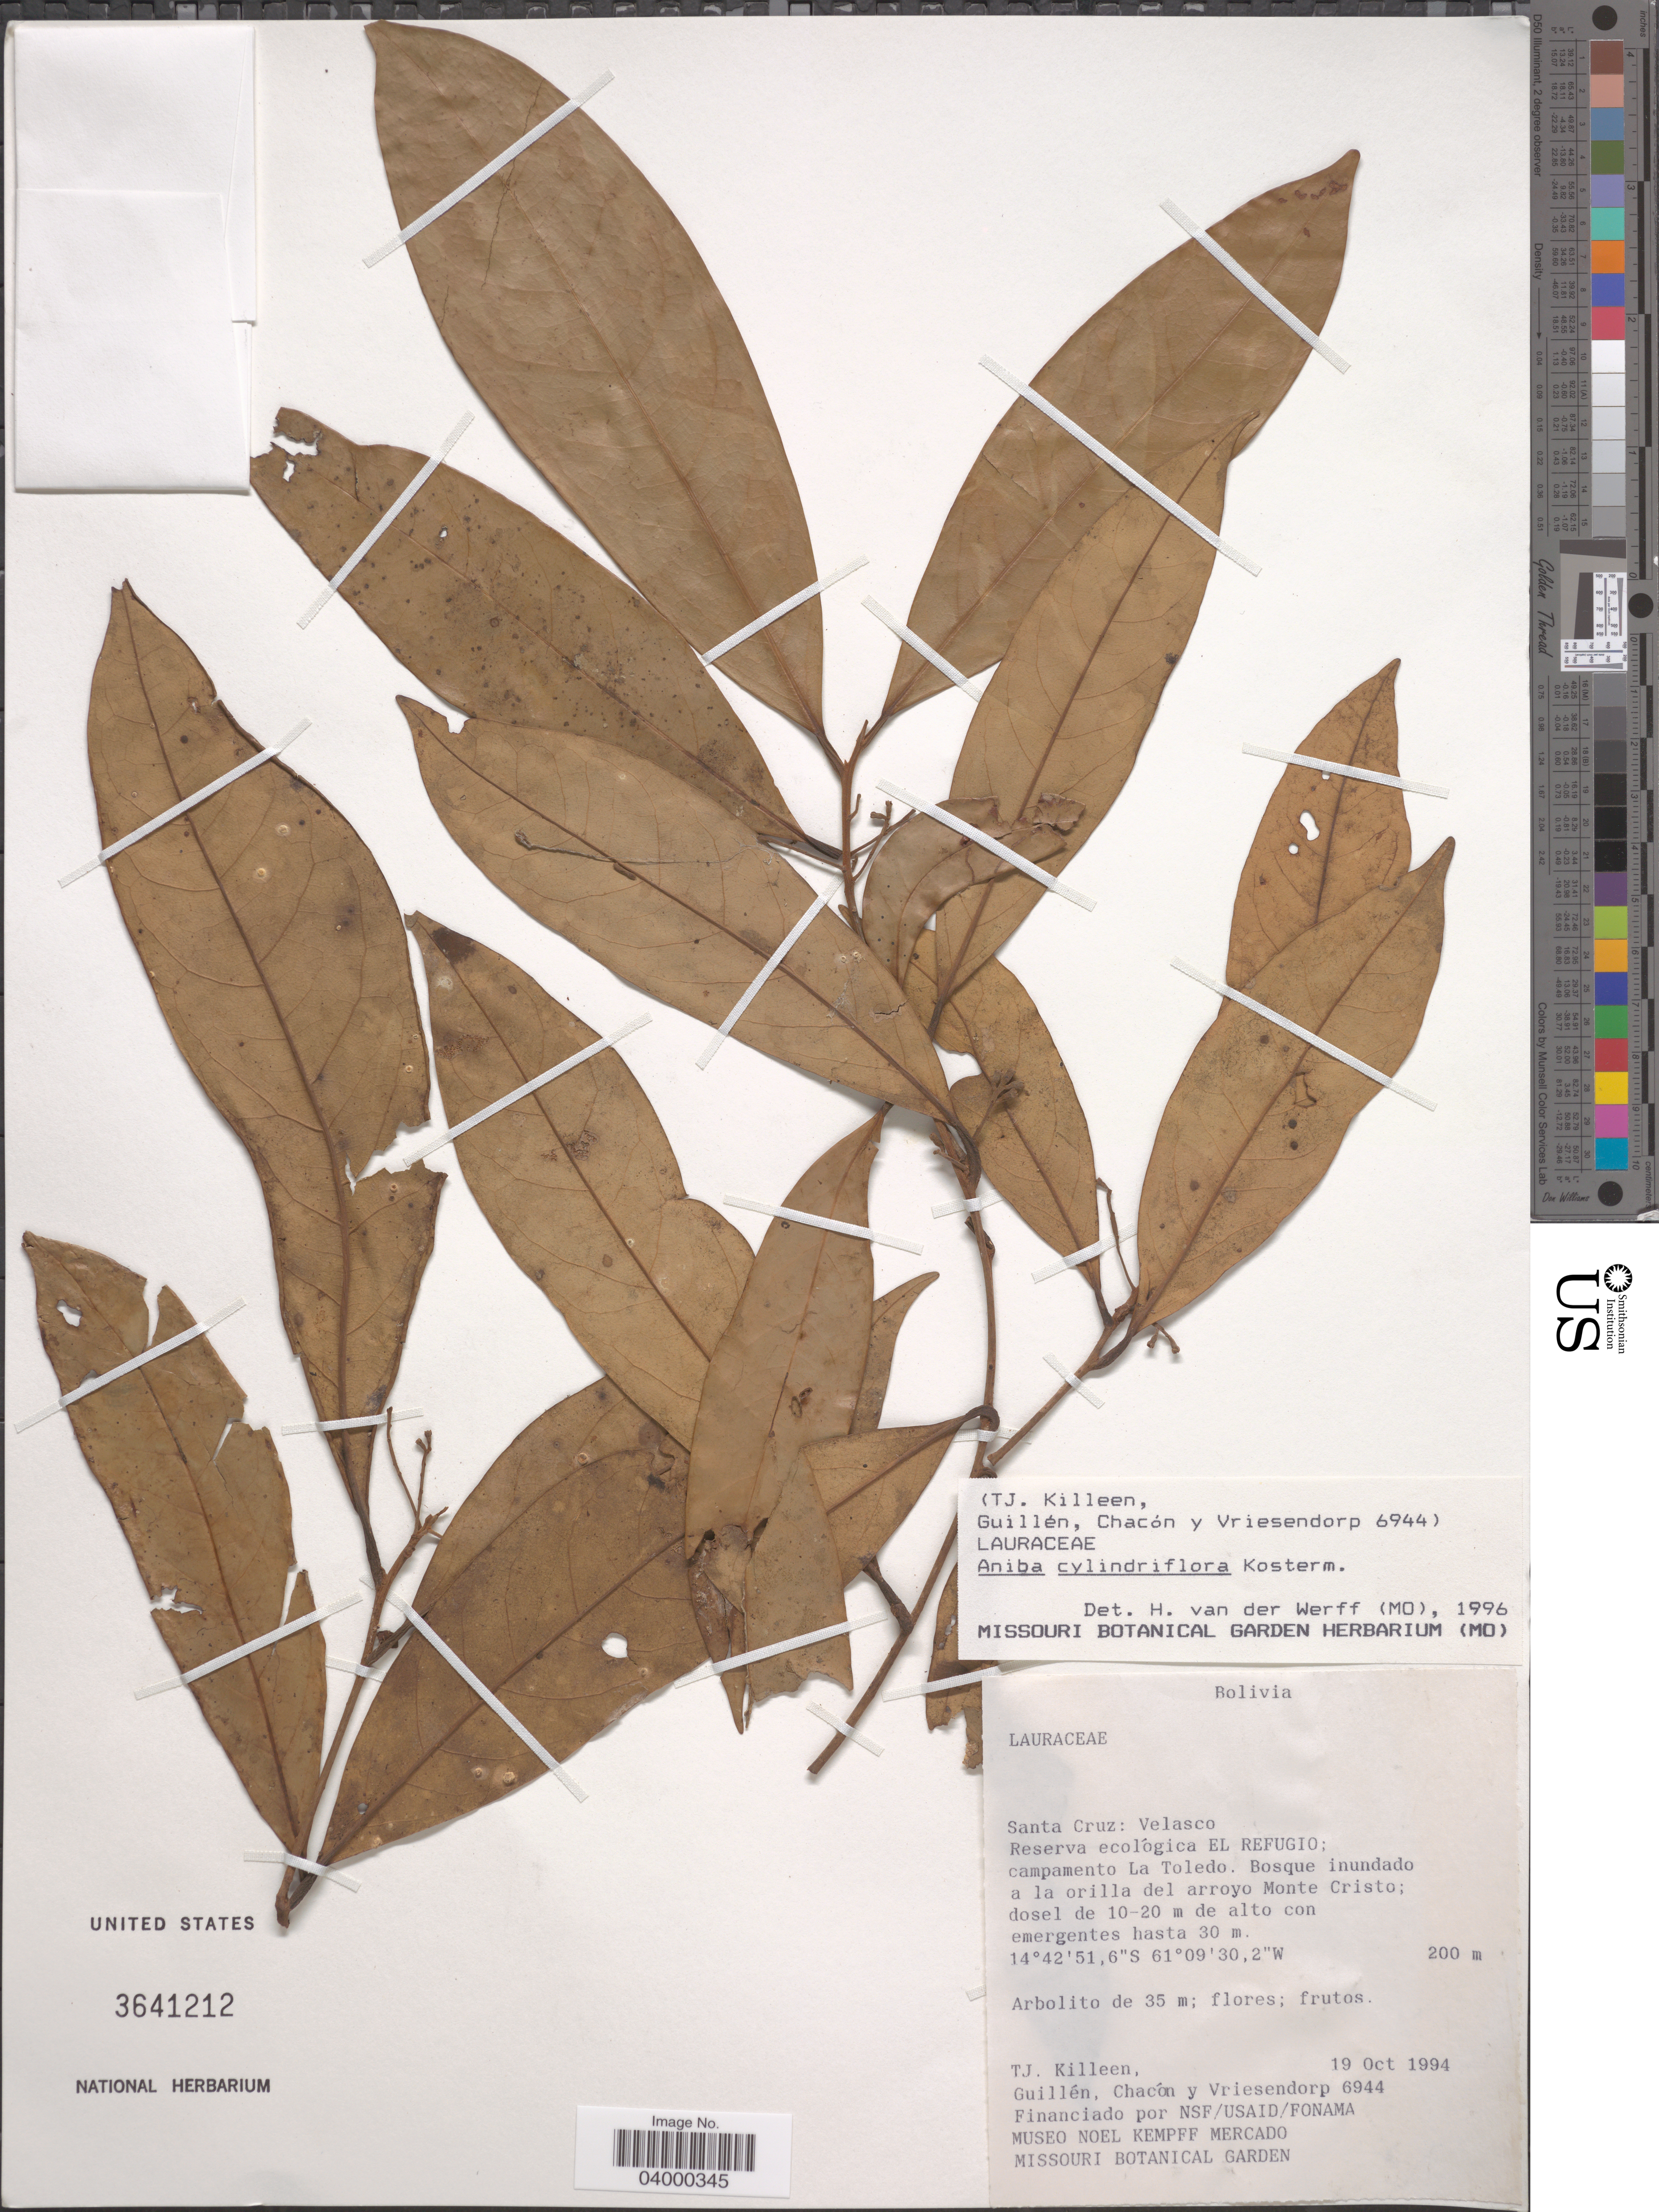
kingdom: Plantae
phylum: Tracheophyta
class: Magnoliopsida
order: Laurales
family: Lauraceae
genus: Aniba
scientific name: Aniba cylindriflora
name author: Kosterm.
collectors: T. J. Killeen, -- Guillen, -. Chacon & Vriesendorp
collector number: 6944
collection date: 1994-10-19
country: Bolivia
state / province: Santa Cruz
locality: Velasco. Reserva ecológica El Refugio: campamento La Toledo. A la orilla del arroyo Monte Cristo.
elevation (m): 200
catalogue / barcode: US 3641212